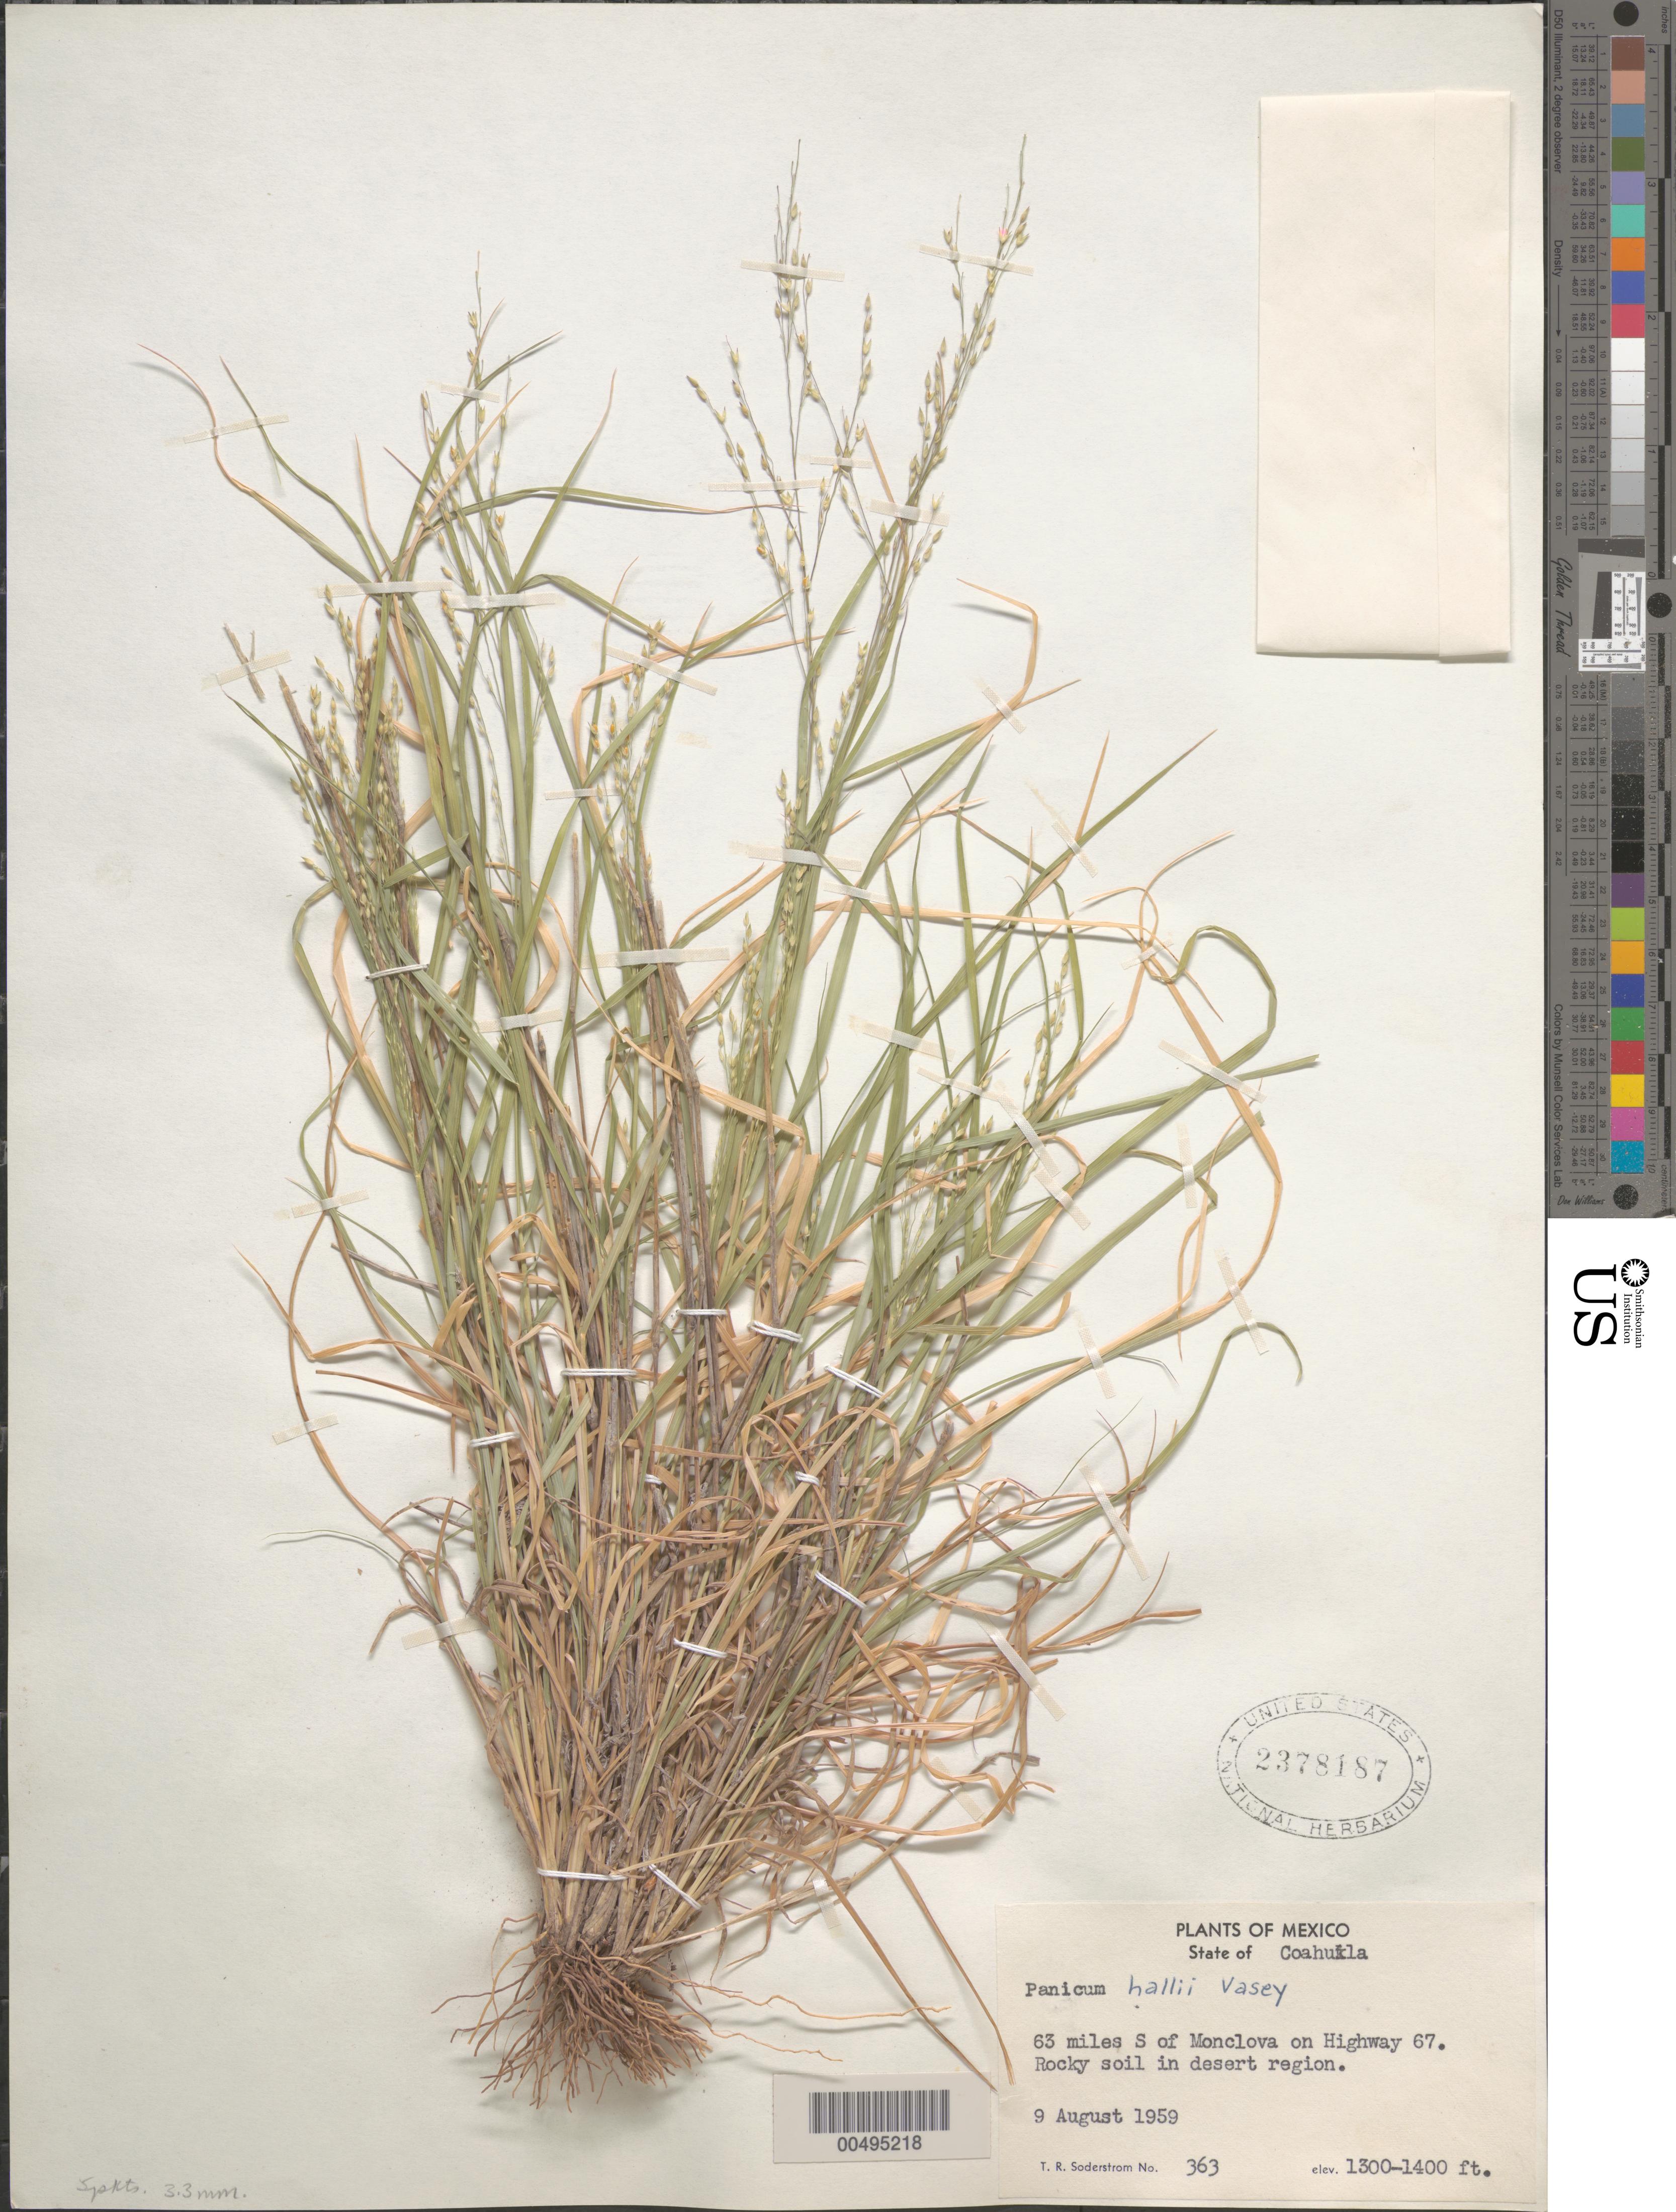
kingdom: Plantae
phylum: Tracheophyta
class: Liliopsida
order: Poales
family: Poaceae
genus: Panicum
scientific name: Panicum hallii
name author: Vasey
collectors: T. R. Soderstrom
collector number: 363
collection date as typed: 9 Aug 1959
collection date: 1959-08-09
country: Mexico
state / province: Coahuila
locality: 63 mi S of Monclova on Hwy 67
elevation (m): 396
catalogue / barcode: US 2378187